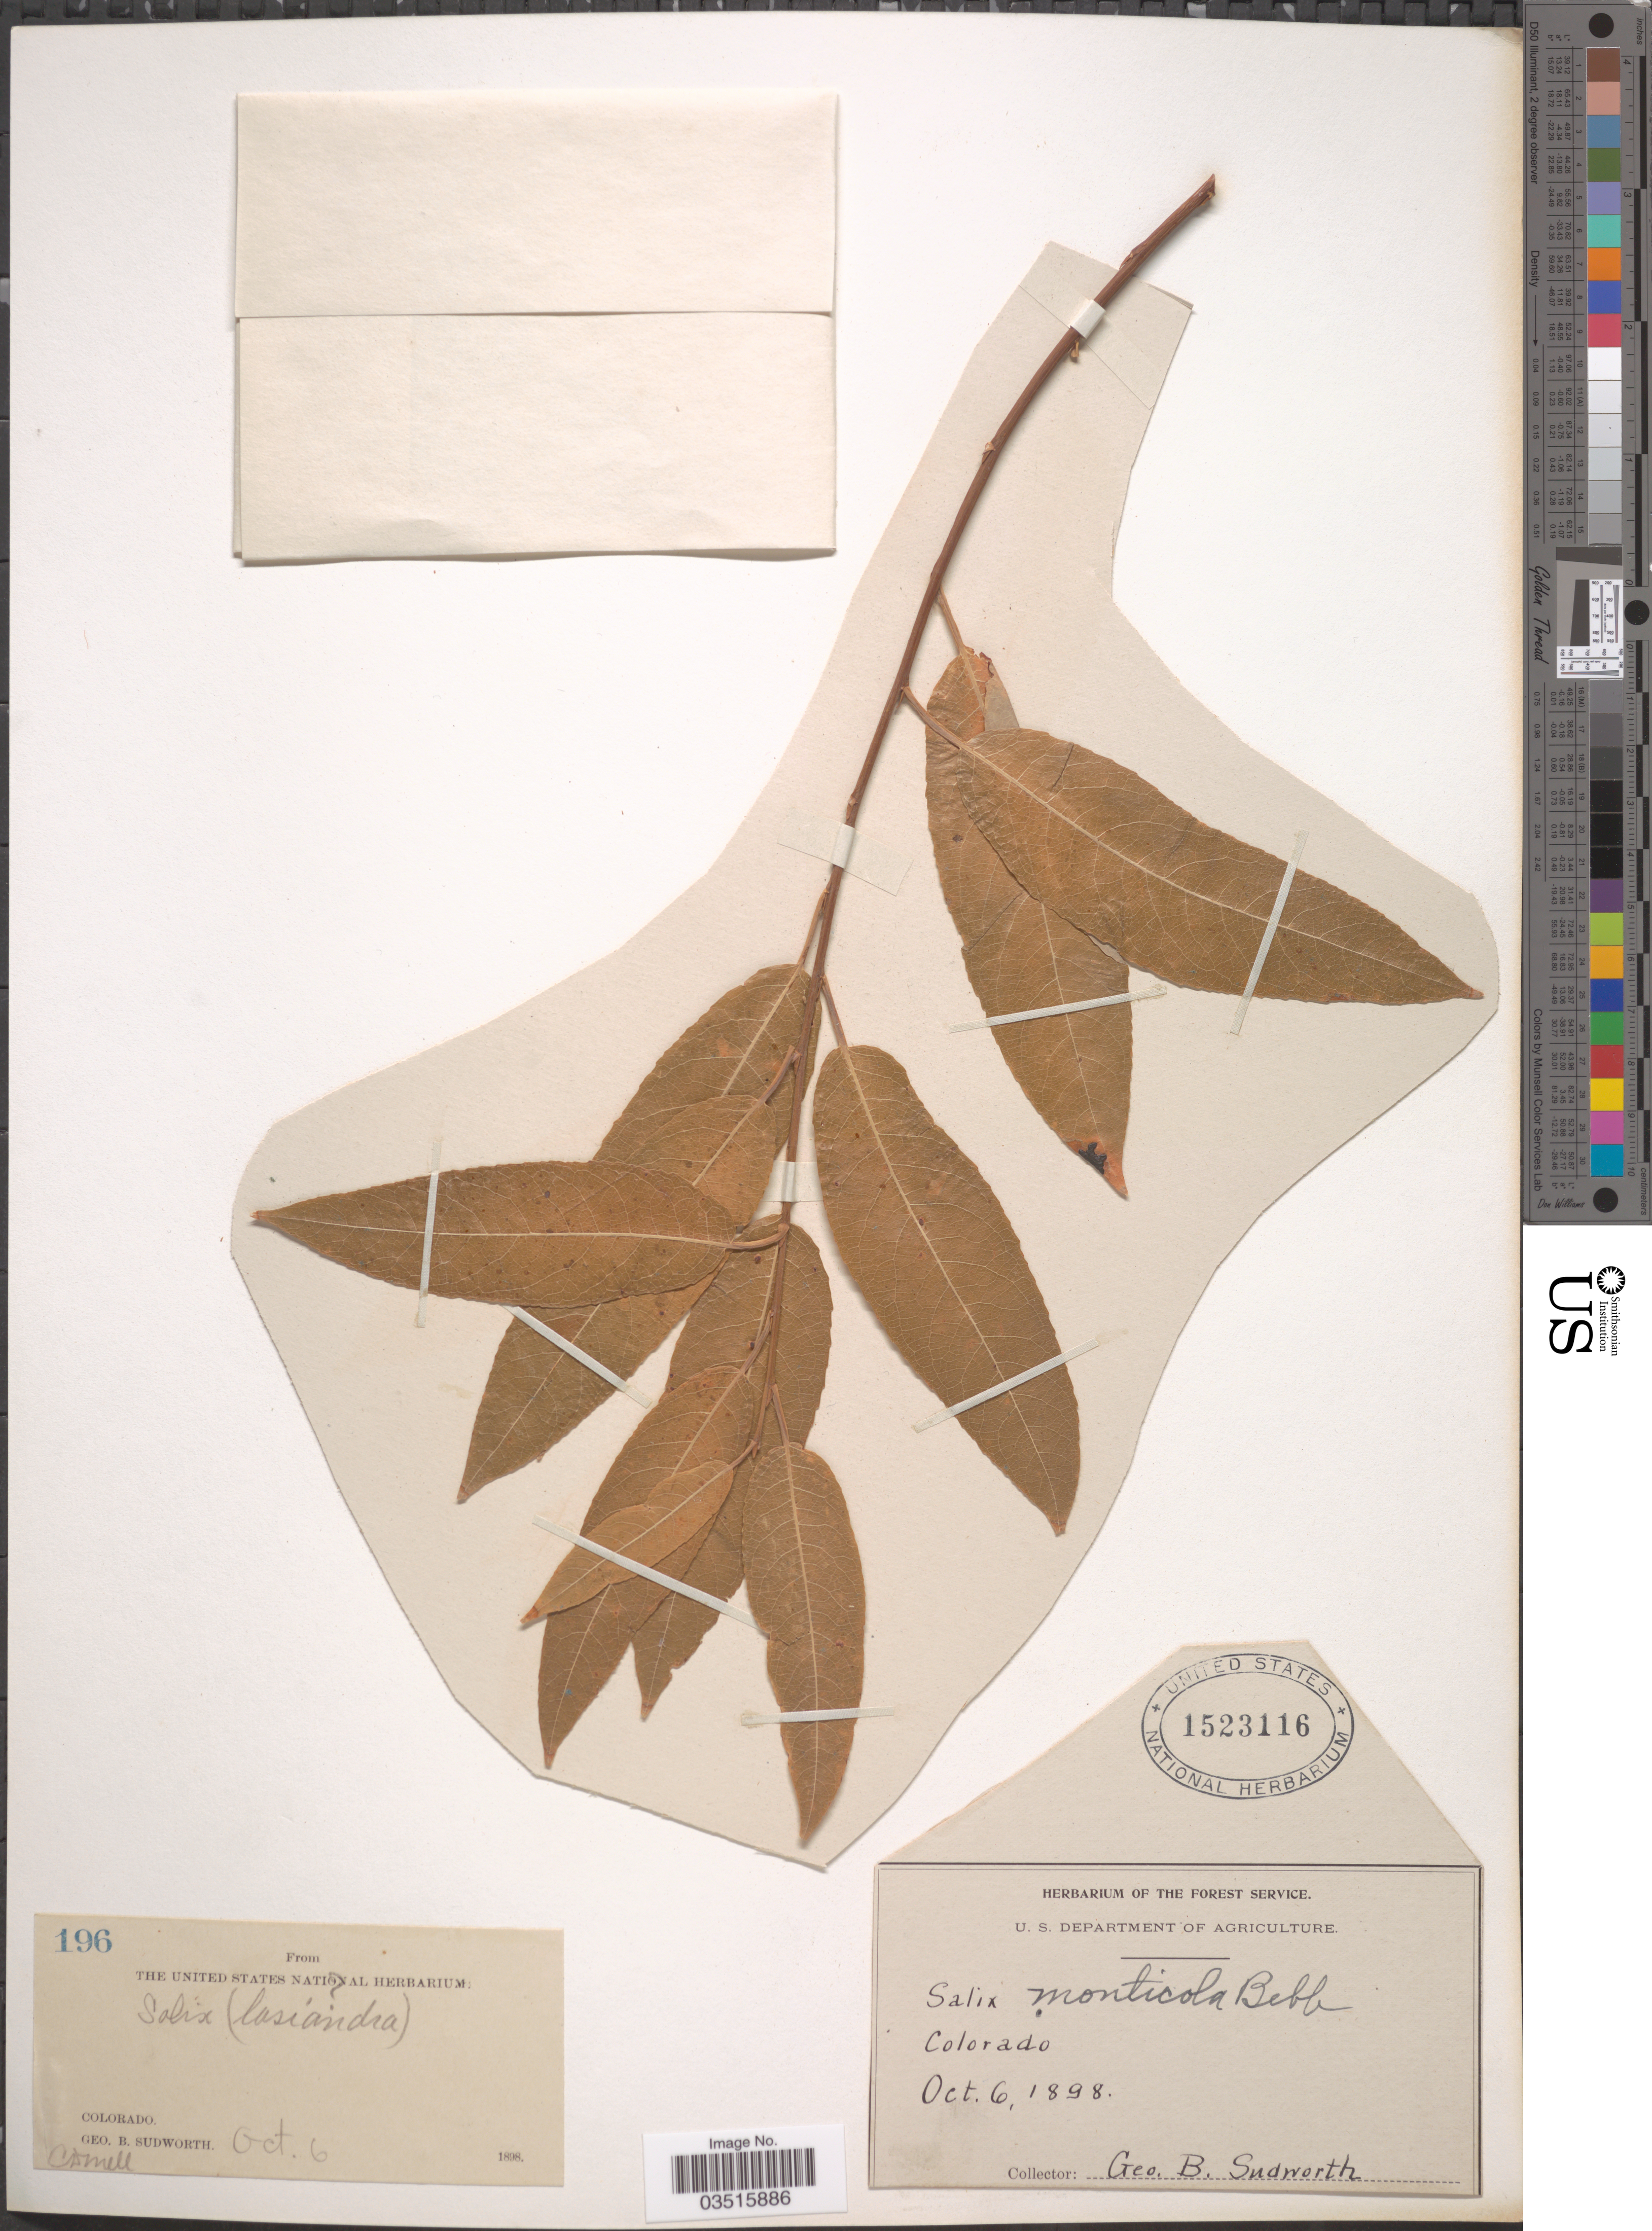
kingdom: Plantae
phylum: Tracheophyta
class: Magnoliopsida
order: Malpighiales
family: Salicaceae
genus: Salix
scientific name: Salix monticola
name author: Bebb.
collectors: G. B. Sudworth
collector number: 196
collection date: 1898-10-06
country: United States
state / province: Colorado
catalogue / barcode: US 1523116